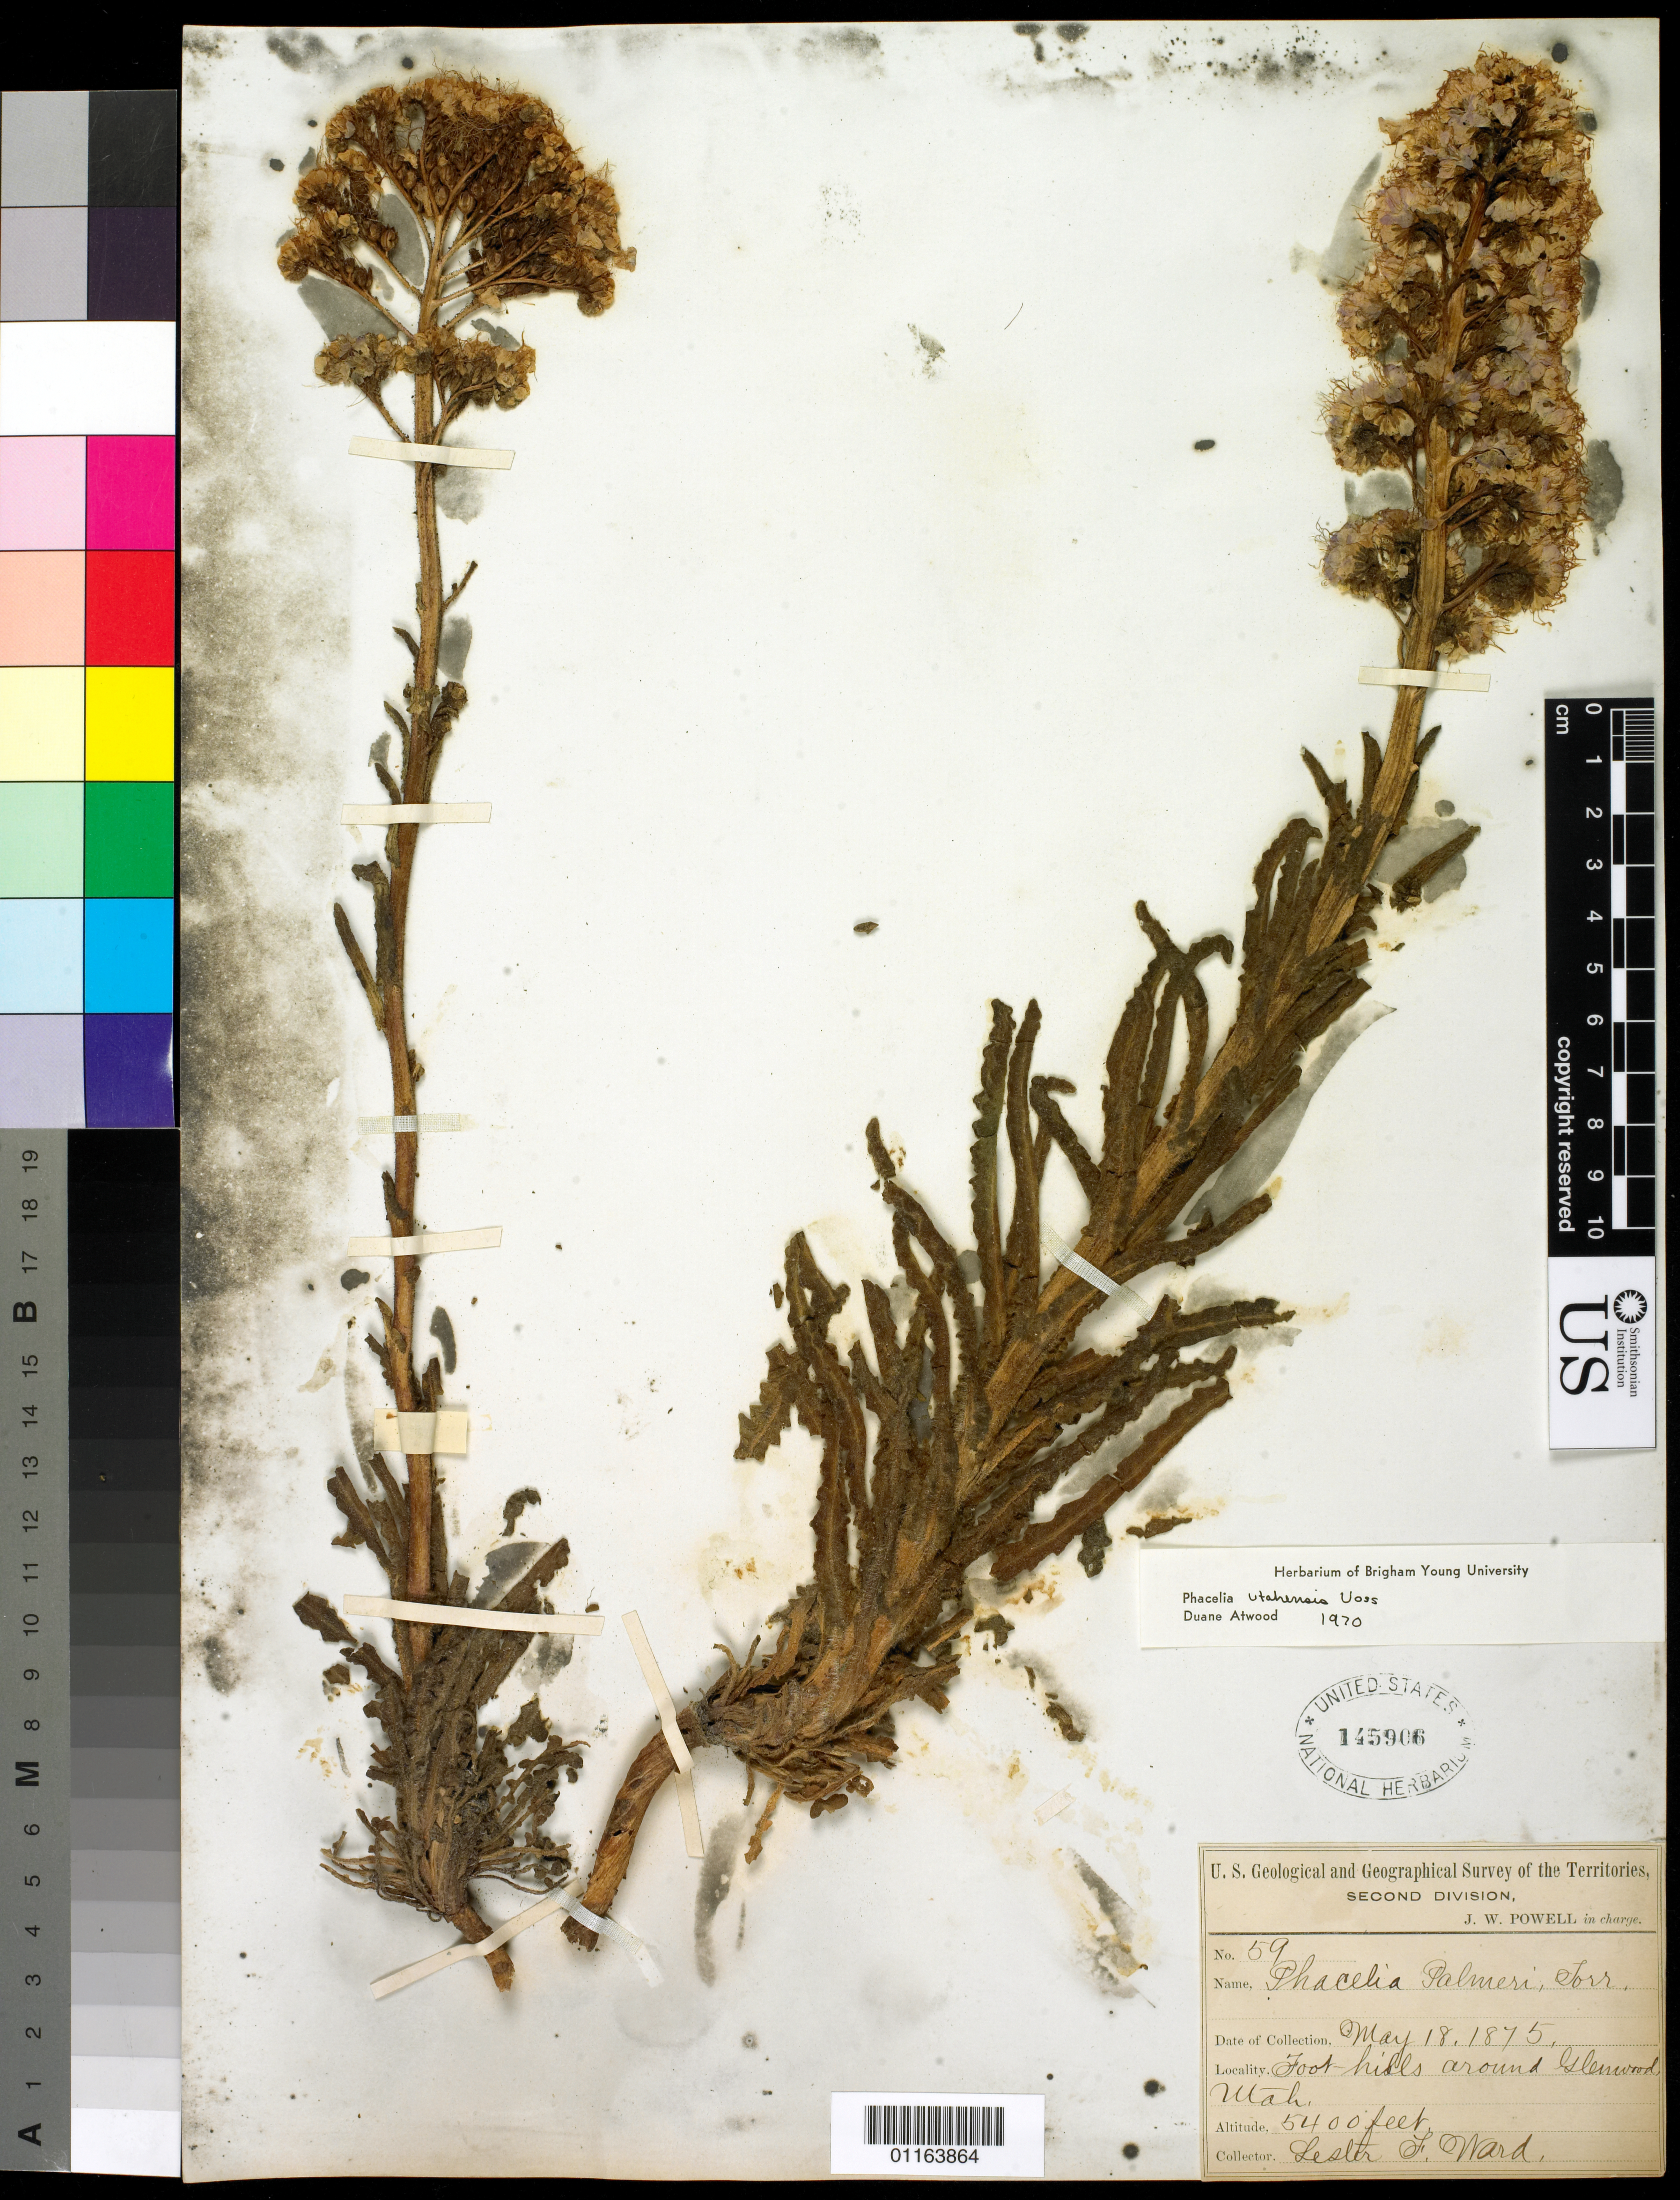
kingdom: Plantae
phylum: Tracheophyta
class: Magnoliopsida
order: Boraginales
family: Hydrophyllaceae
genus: Phacelia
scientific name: Phacelia utahensis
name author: J.W. Voss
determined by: Atwood, D.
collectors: L. F. Ward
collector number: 59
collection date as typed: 18 May 1875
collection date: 1875-05-18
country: United States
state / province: Utah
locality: Foot hills around Glenwood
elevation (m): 1646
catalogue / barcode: US 145906